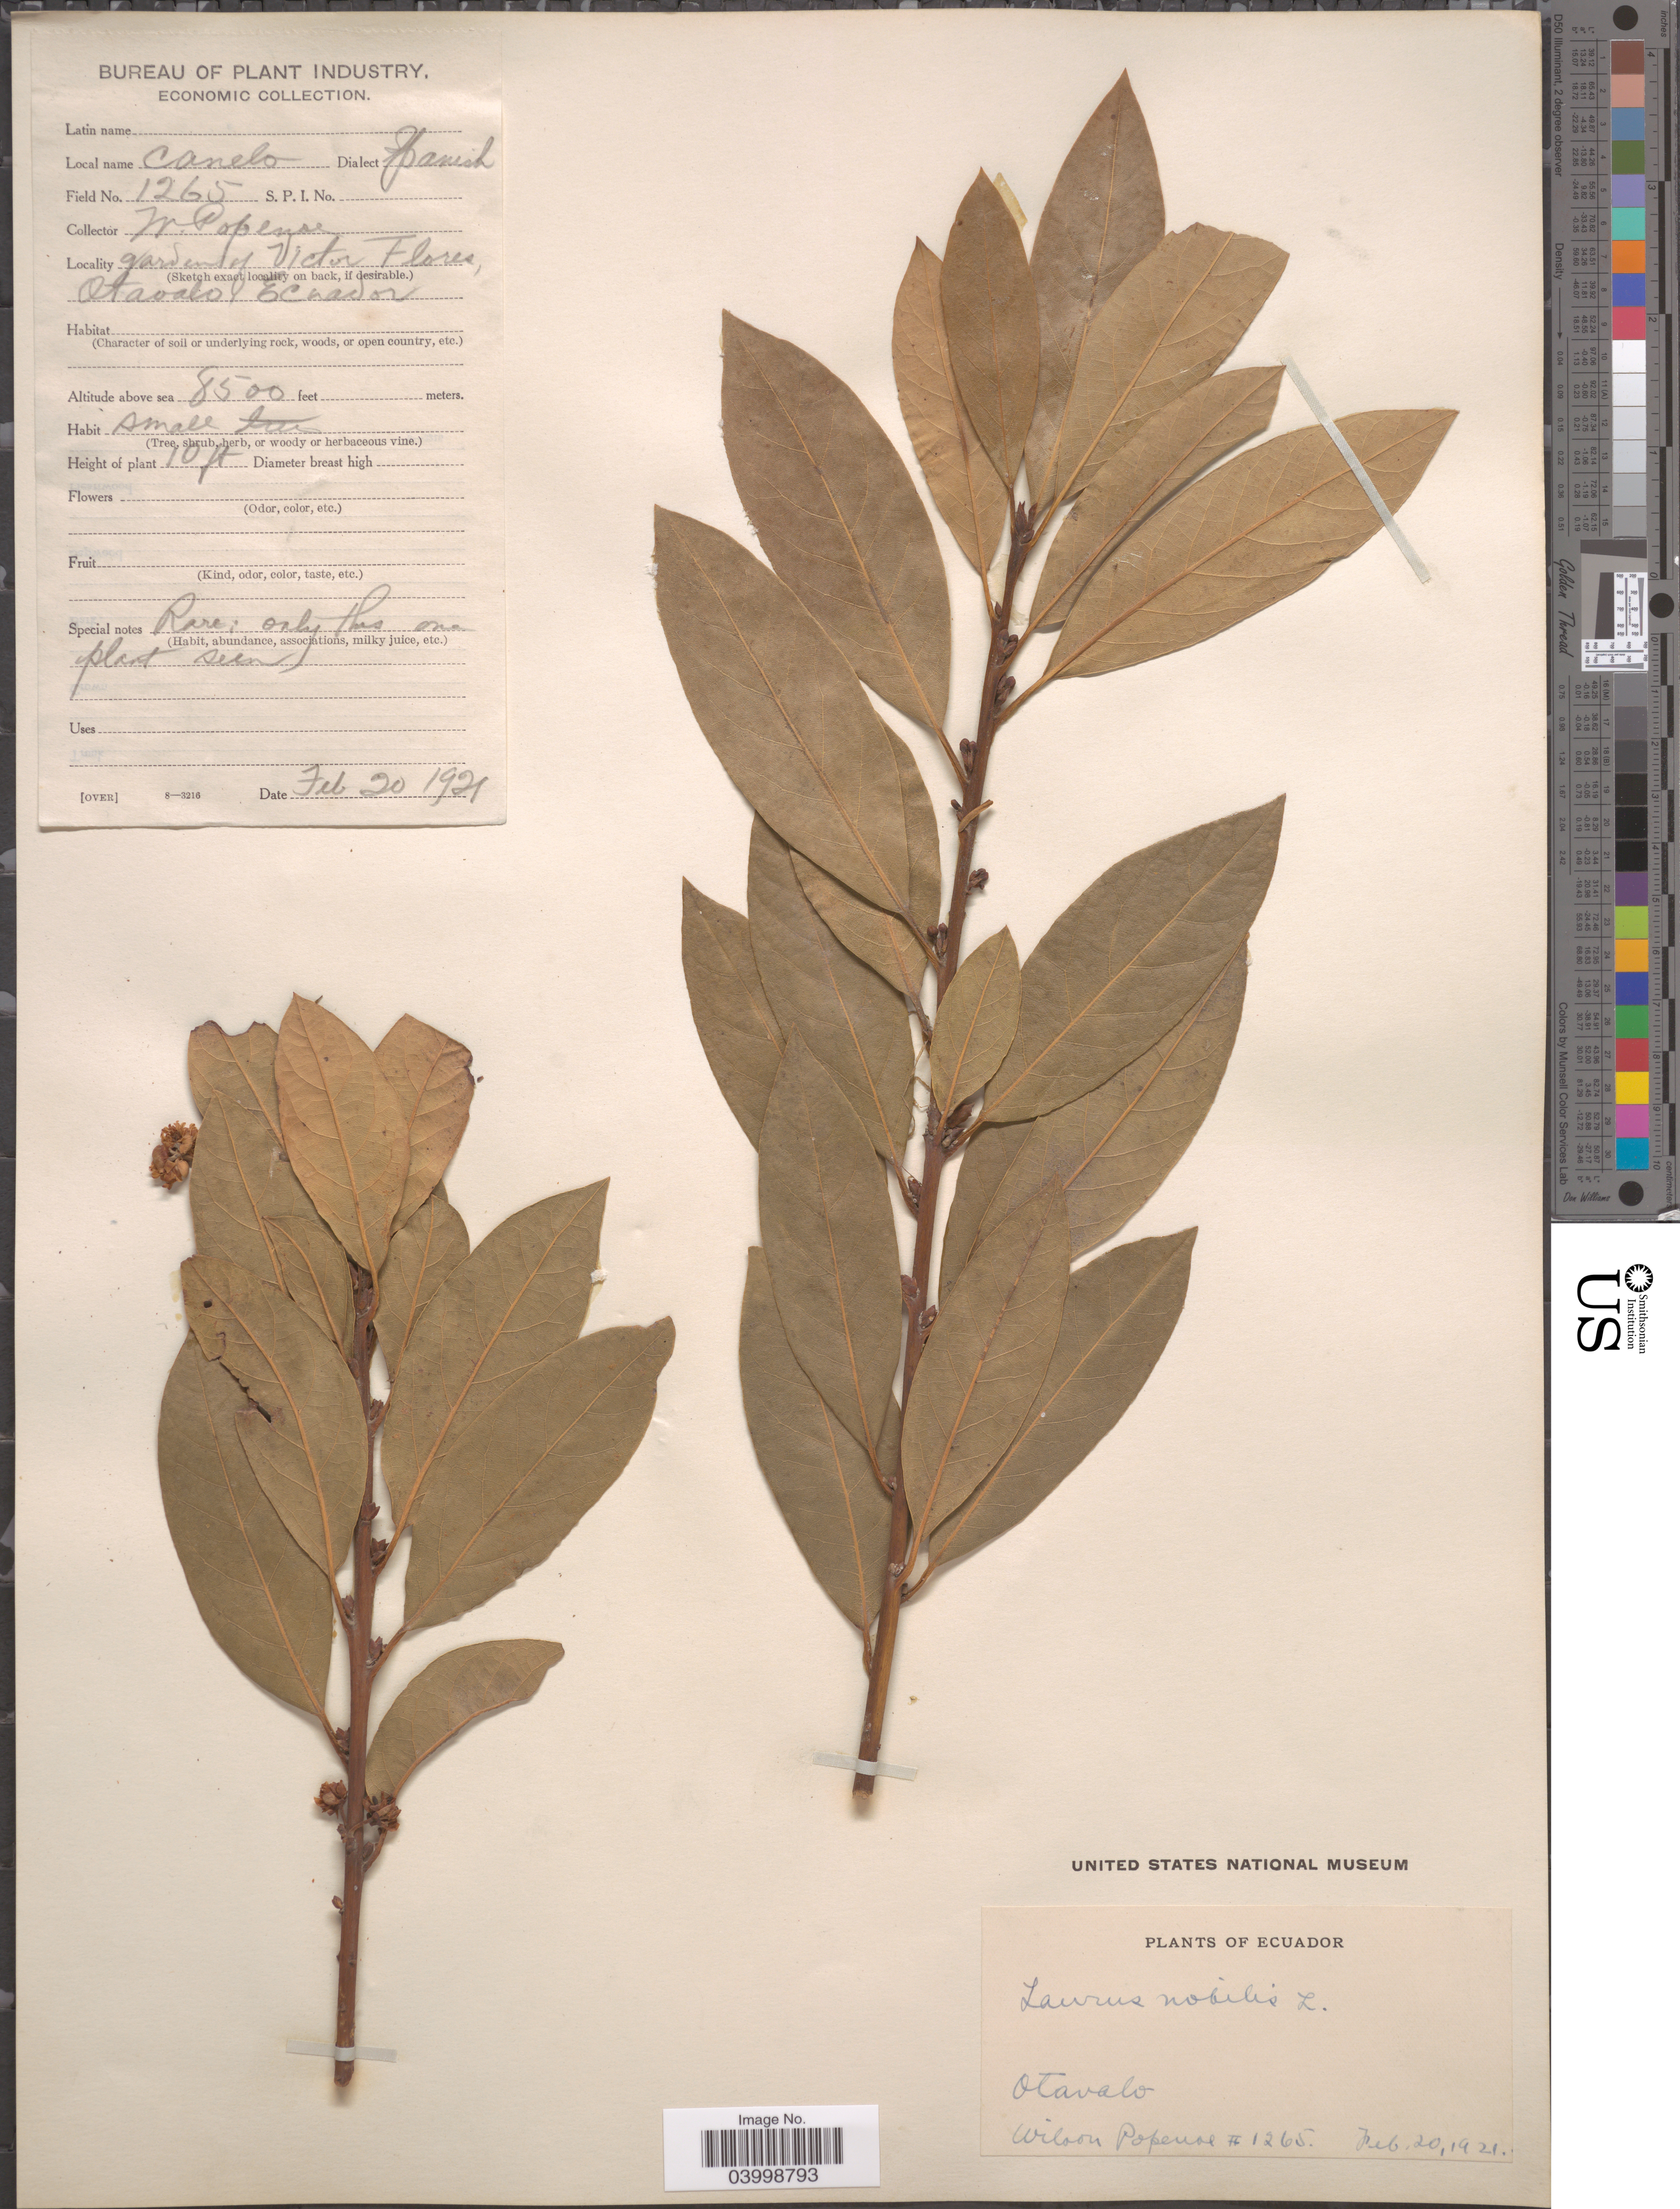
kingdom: Plantae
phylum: Tracheophyta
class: Magnoliopsida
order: Laurales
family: Lauraceae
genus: Laurus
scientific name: Laurus nobilis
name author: L.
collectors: W. Popenoe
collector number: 1265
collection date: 1921-02-20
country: Ecuador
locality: Otavalo. Gardens of Victor Flores.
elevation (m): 2591